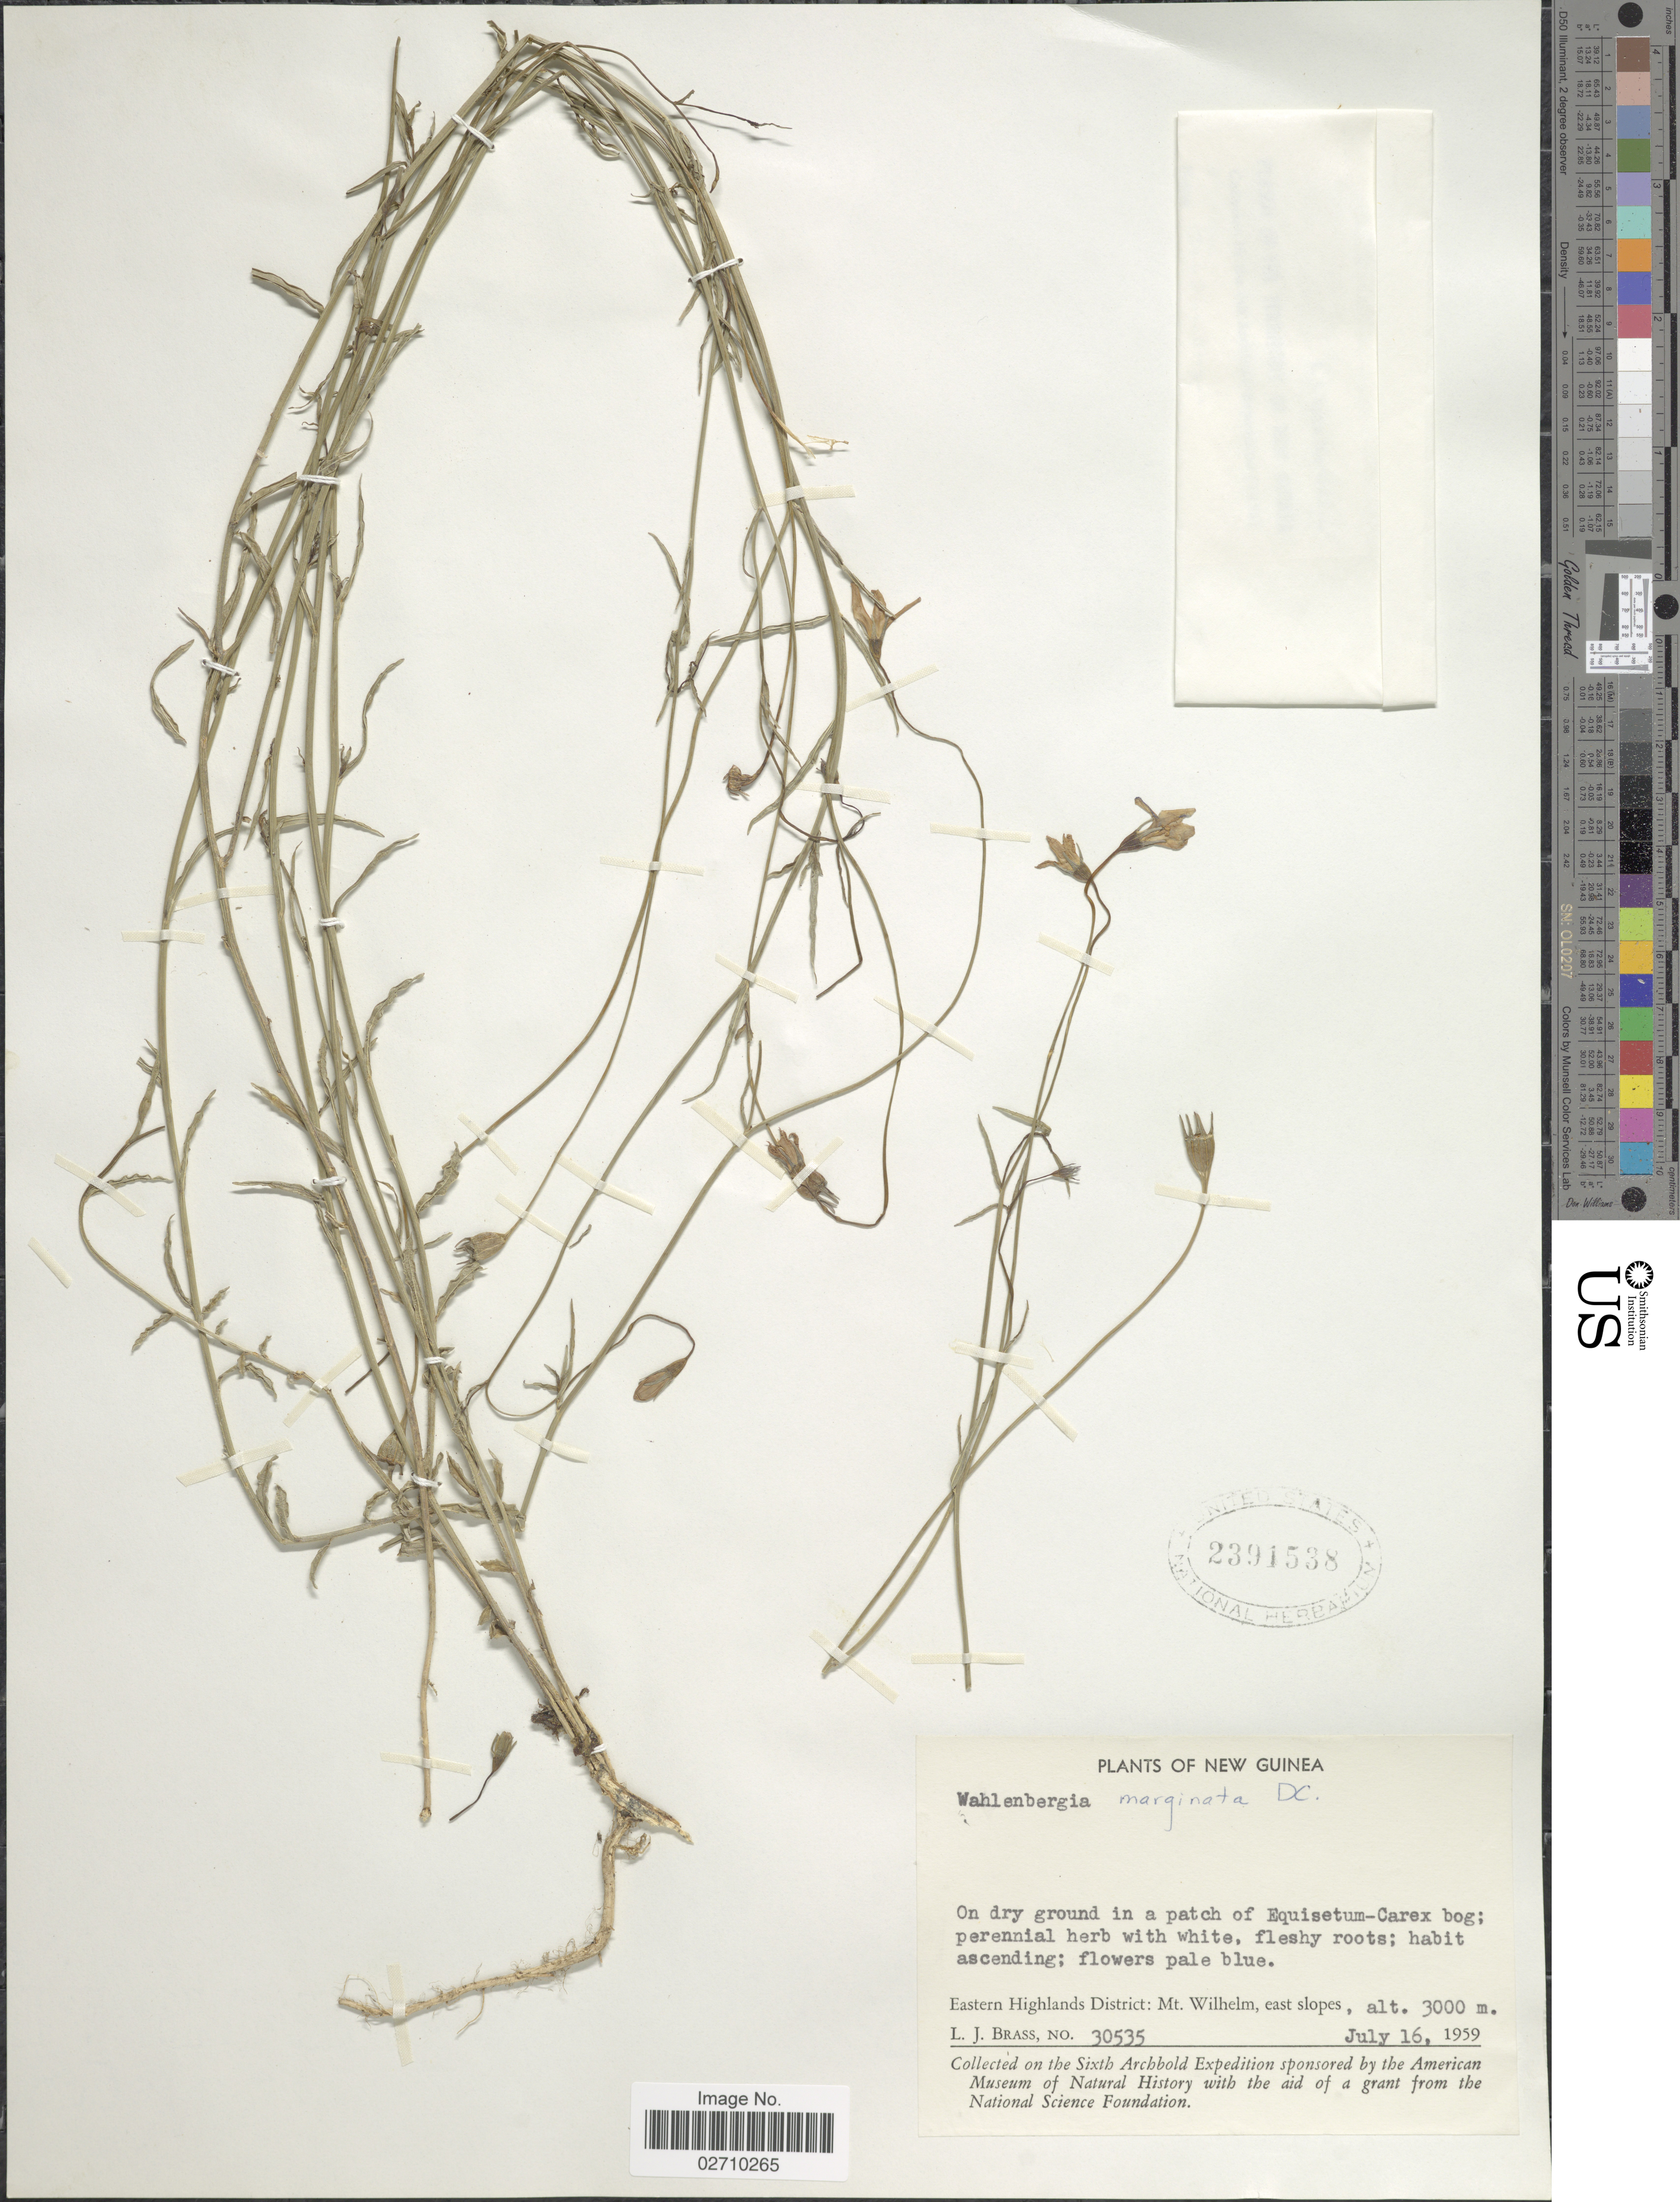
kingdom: Plantae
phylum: Tracheophyta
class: Magnoliopsida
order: Asterales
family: Campanulaceae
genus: Wahlenbergia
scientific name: Wahlenbergia marginata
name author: (Thunb.) A. DC.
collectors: L. J. Brass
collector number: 30535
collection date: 1959-07-16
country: Papua New Guinea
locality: New Guinea. Eastern Highlands District: Mt. Wilhelm, east slopes.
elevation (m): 3000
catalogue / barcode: US 2391538